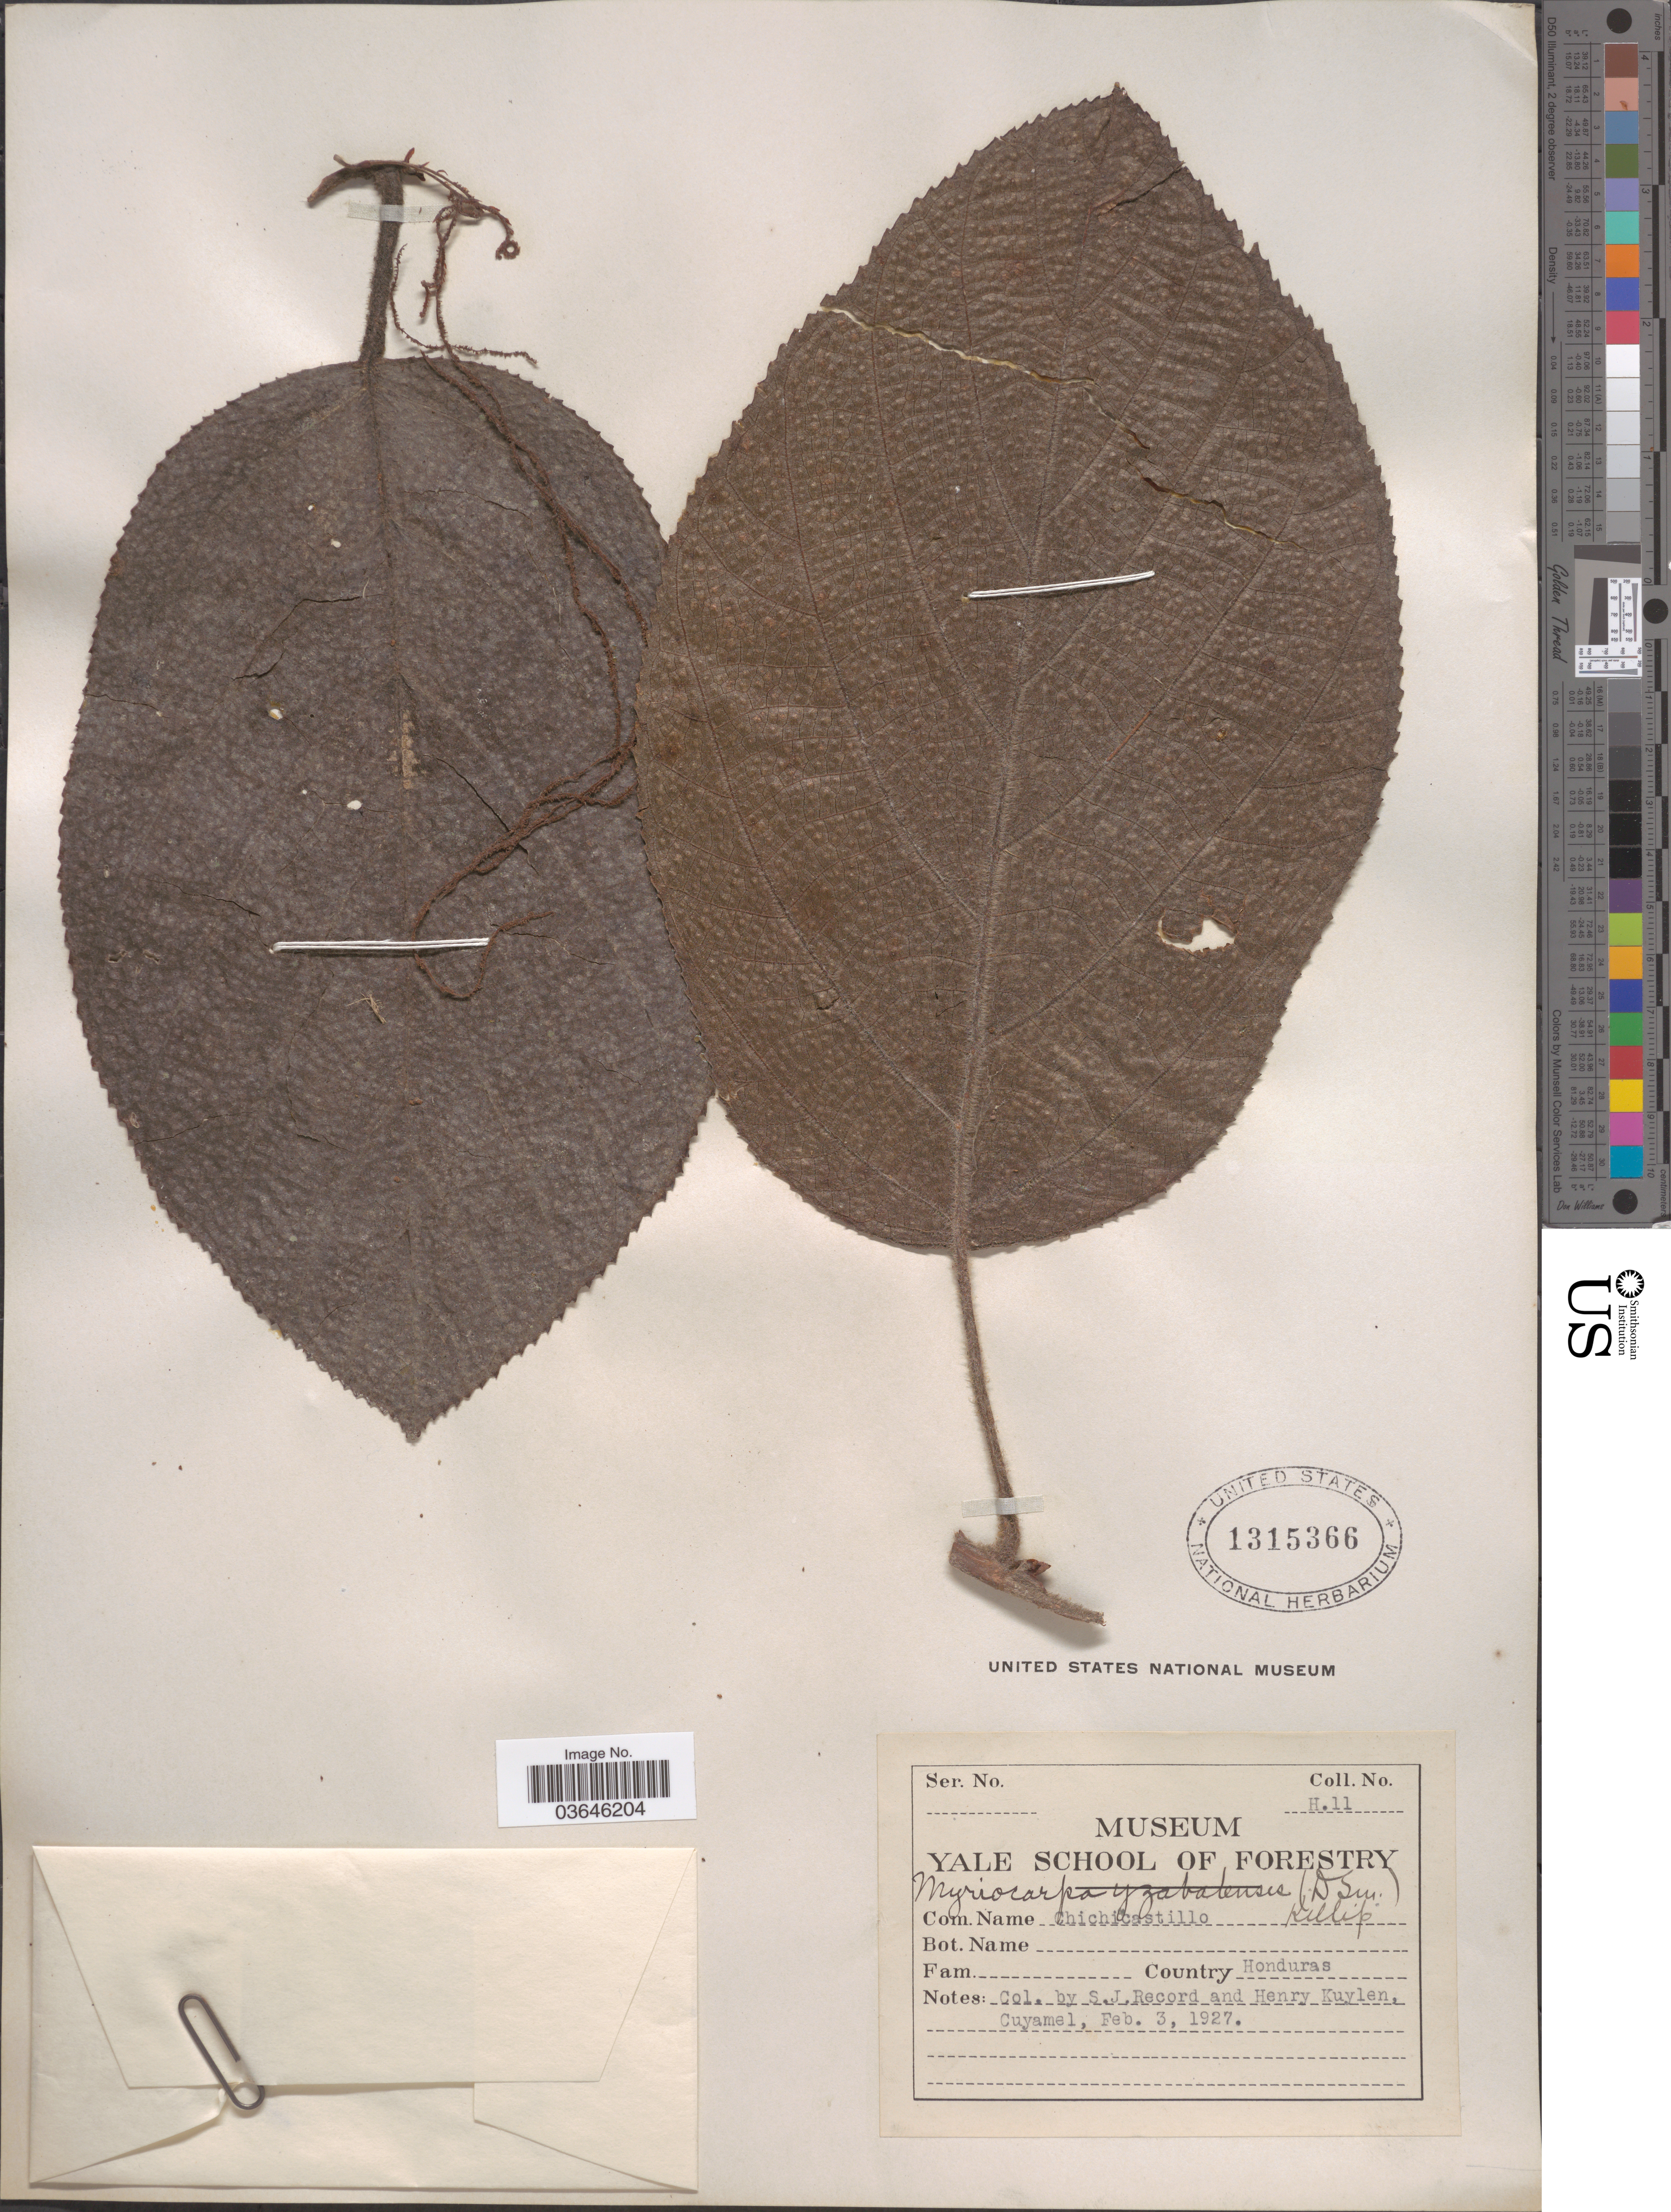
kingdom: Plantae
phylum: Tracheophyta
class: Magnoliopsida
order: Rosales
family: Urticaceae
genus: Myriocarpa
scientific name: Myriocarpa yzabalensis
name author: (Donn. Sm.) Killip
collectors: S. J. Record, H. Kuylen & -. Cuyamel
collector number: H.11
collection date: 1927-02-03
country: Honduras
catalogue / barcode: US 1315366